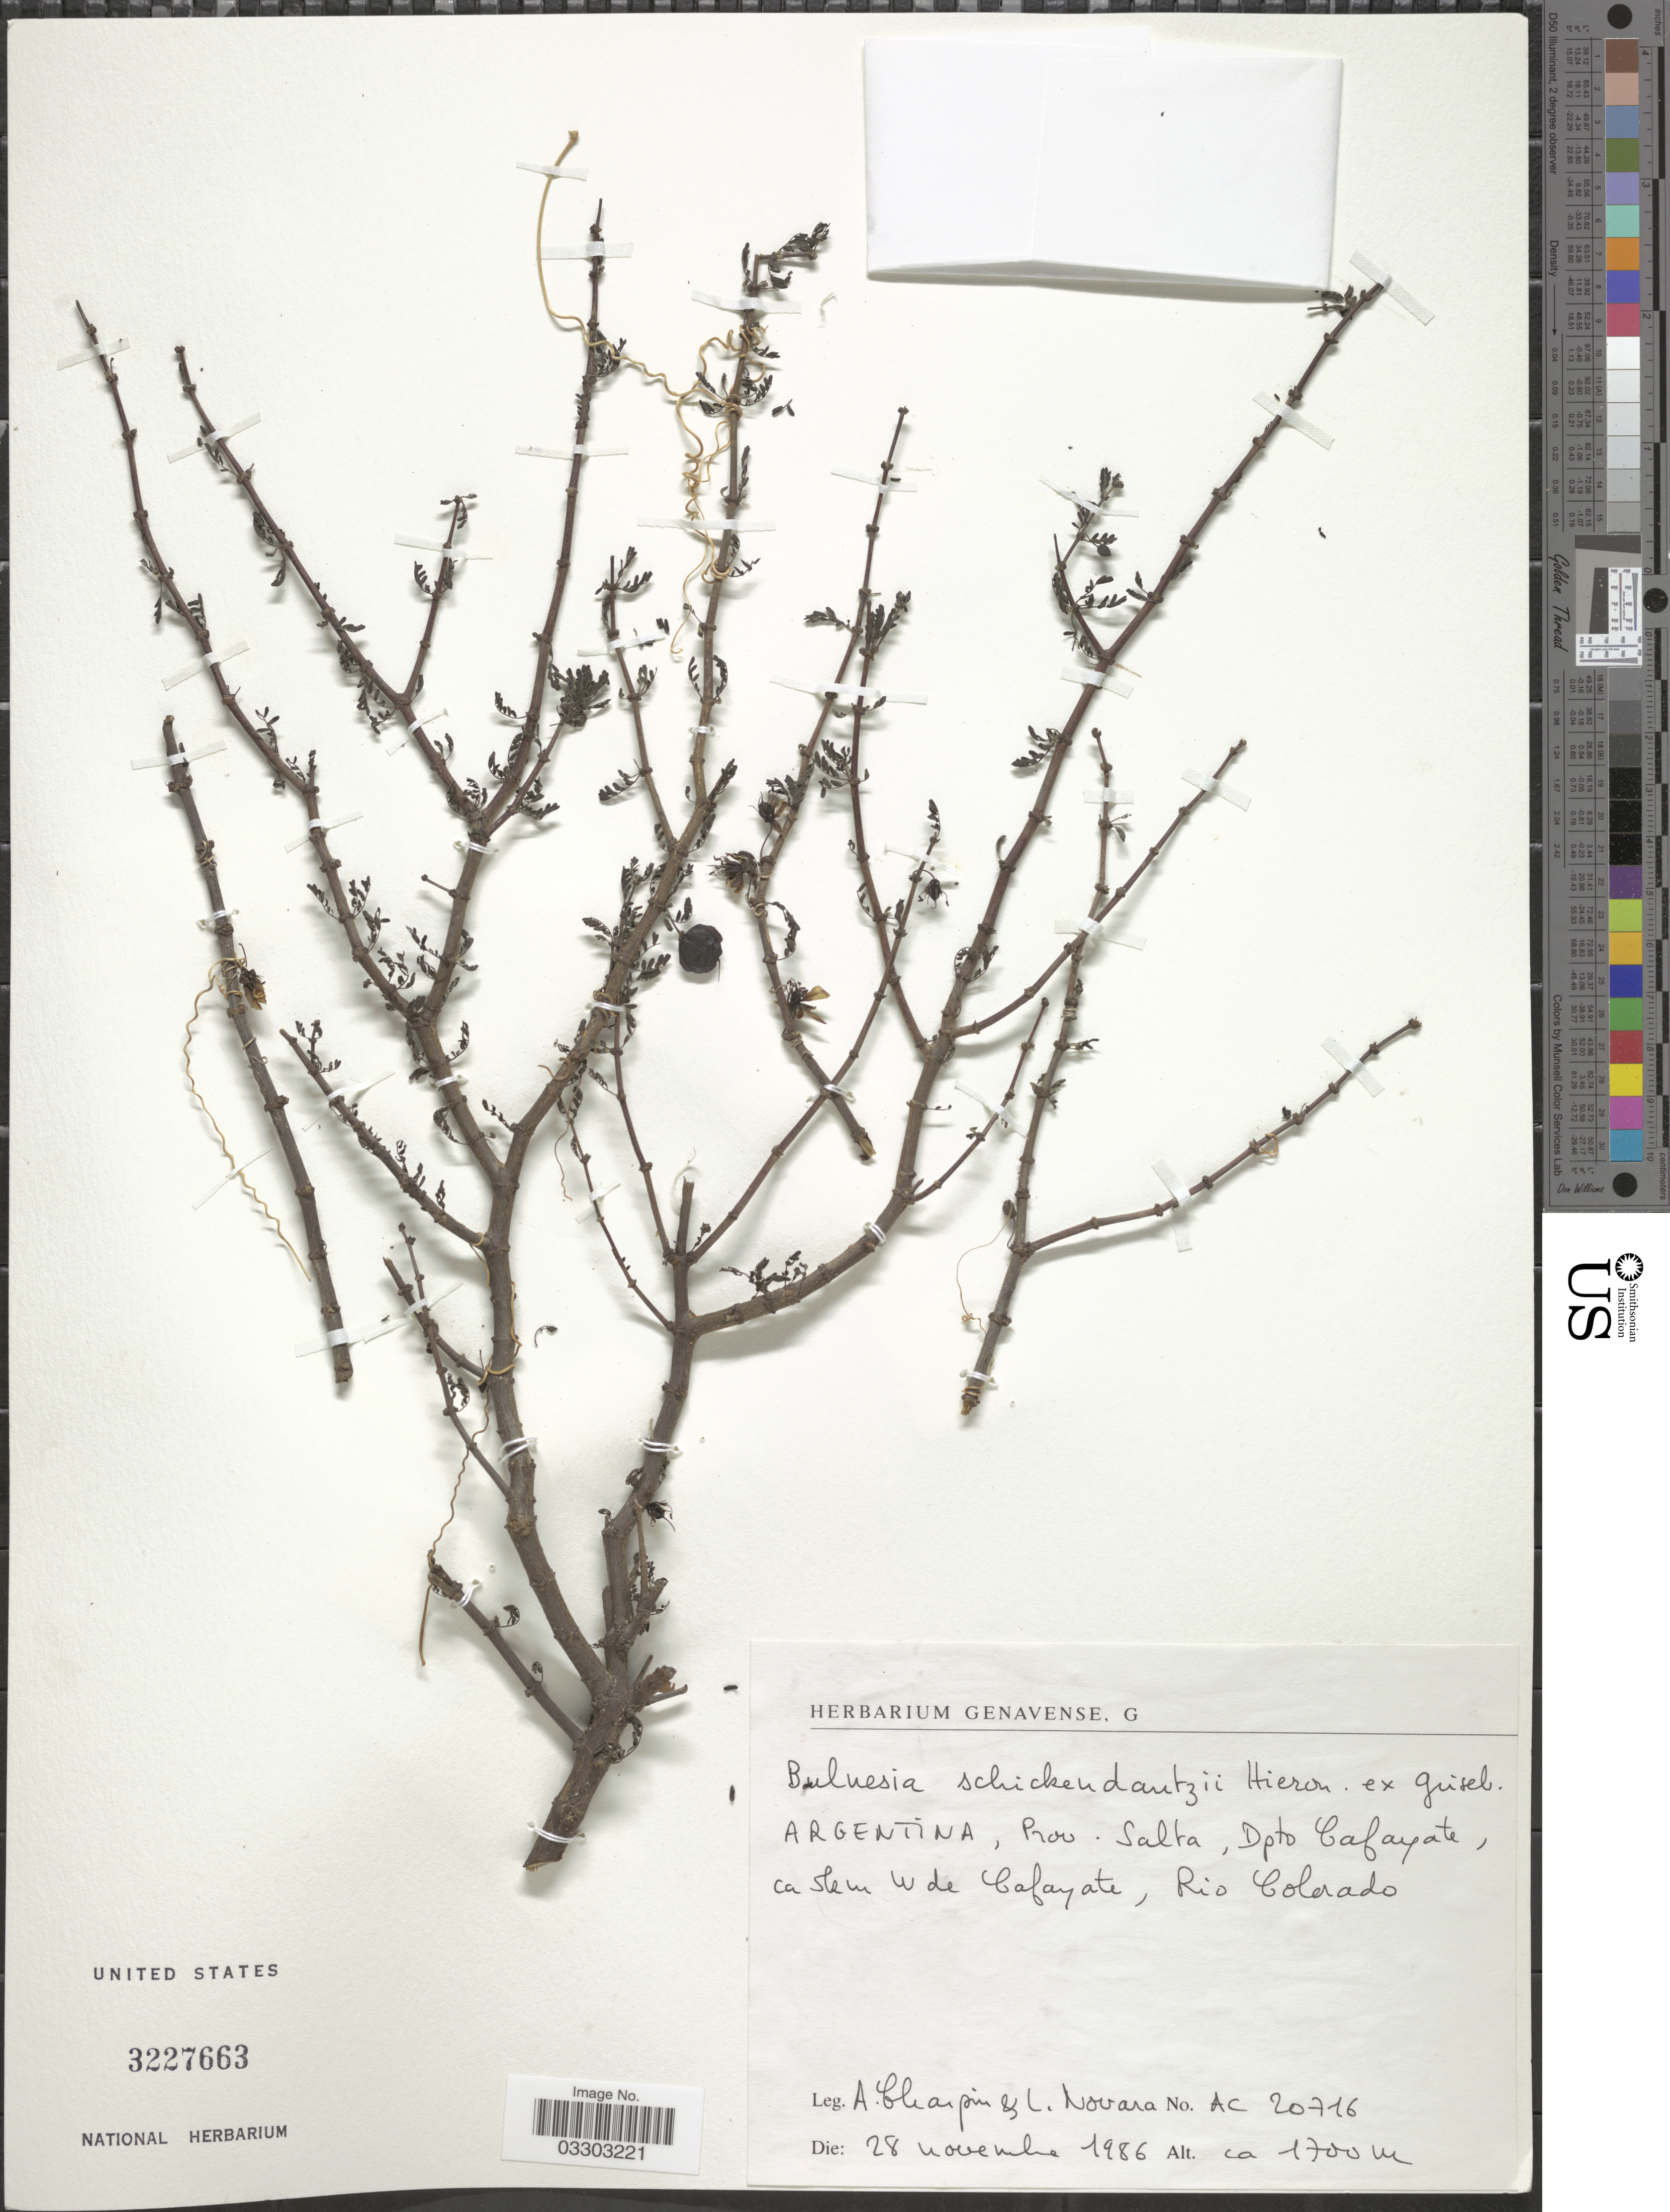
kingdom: Plantae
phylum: Tracheophyta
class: Magnoliopsida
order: Zygophyllales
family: Zygophyllaceae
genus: Bulnesia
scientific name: Bulnesia schichendanzii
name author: Hieron. ex Griseb.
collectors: A. Chaipin & L. Novara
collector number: AC20716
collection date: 1986-11-28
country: Argentina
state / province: Salta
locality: Dpto Cafayate, ca 5 km W de Cafayate, Rio Colorado.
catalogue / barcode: US 3227663